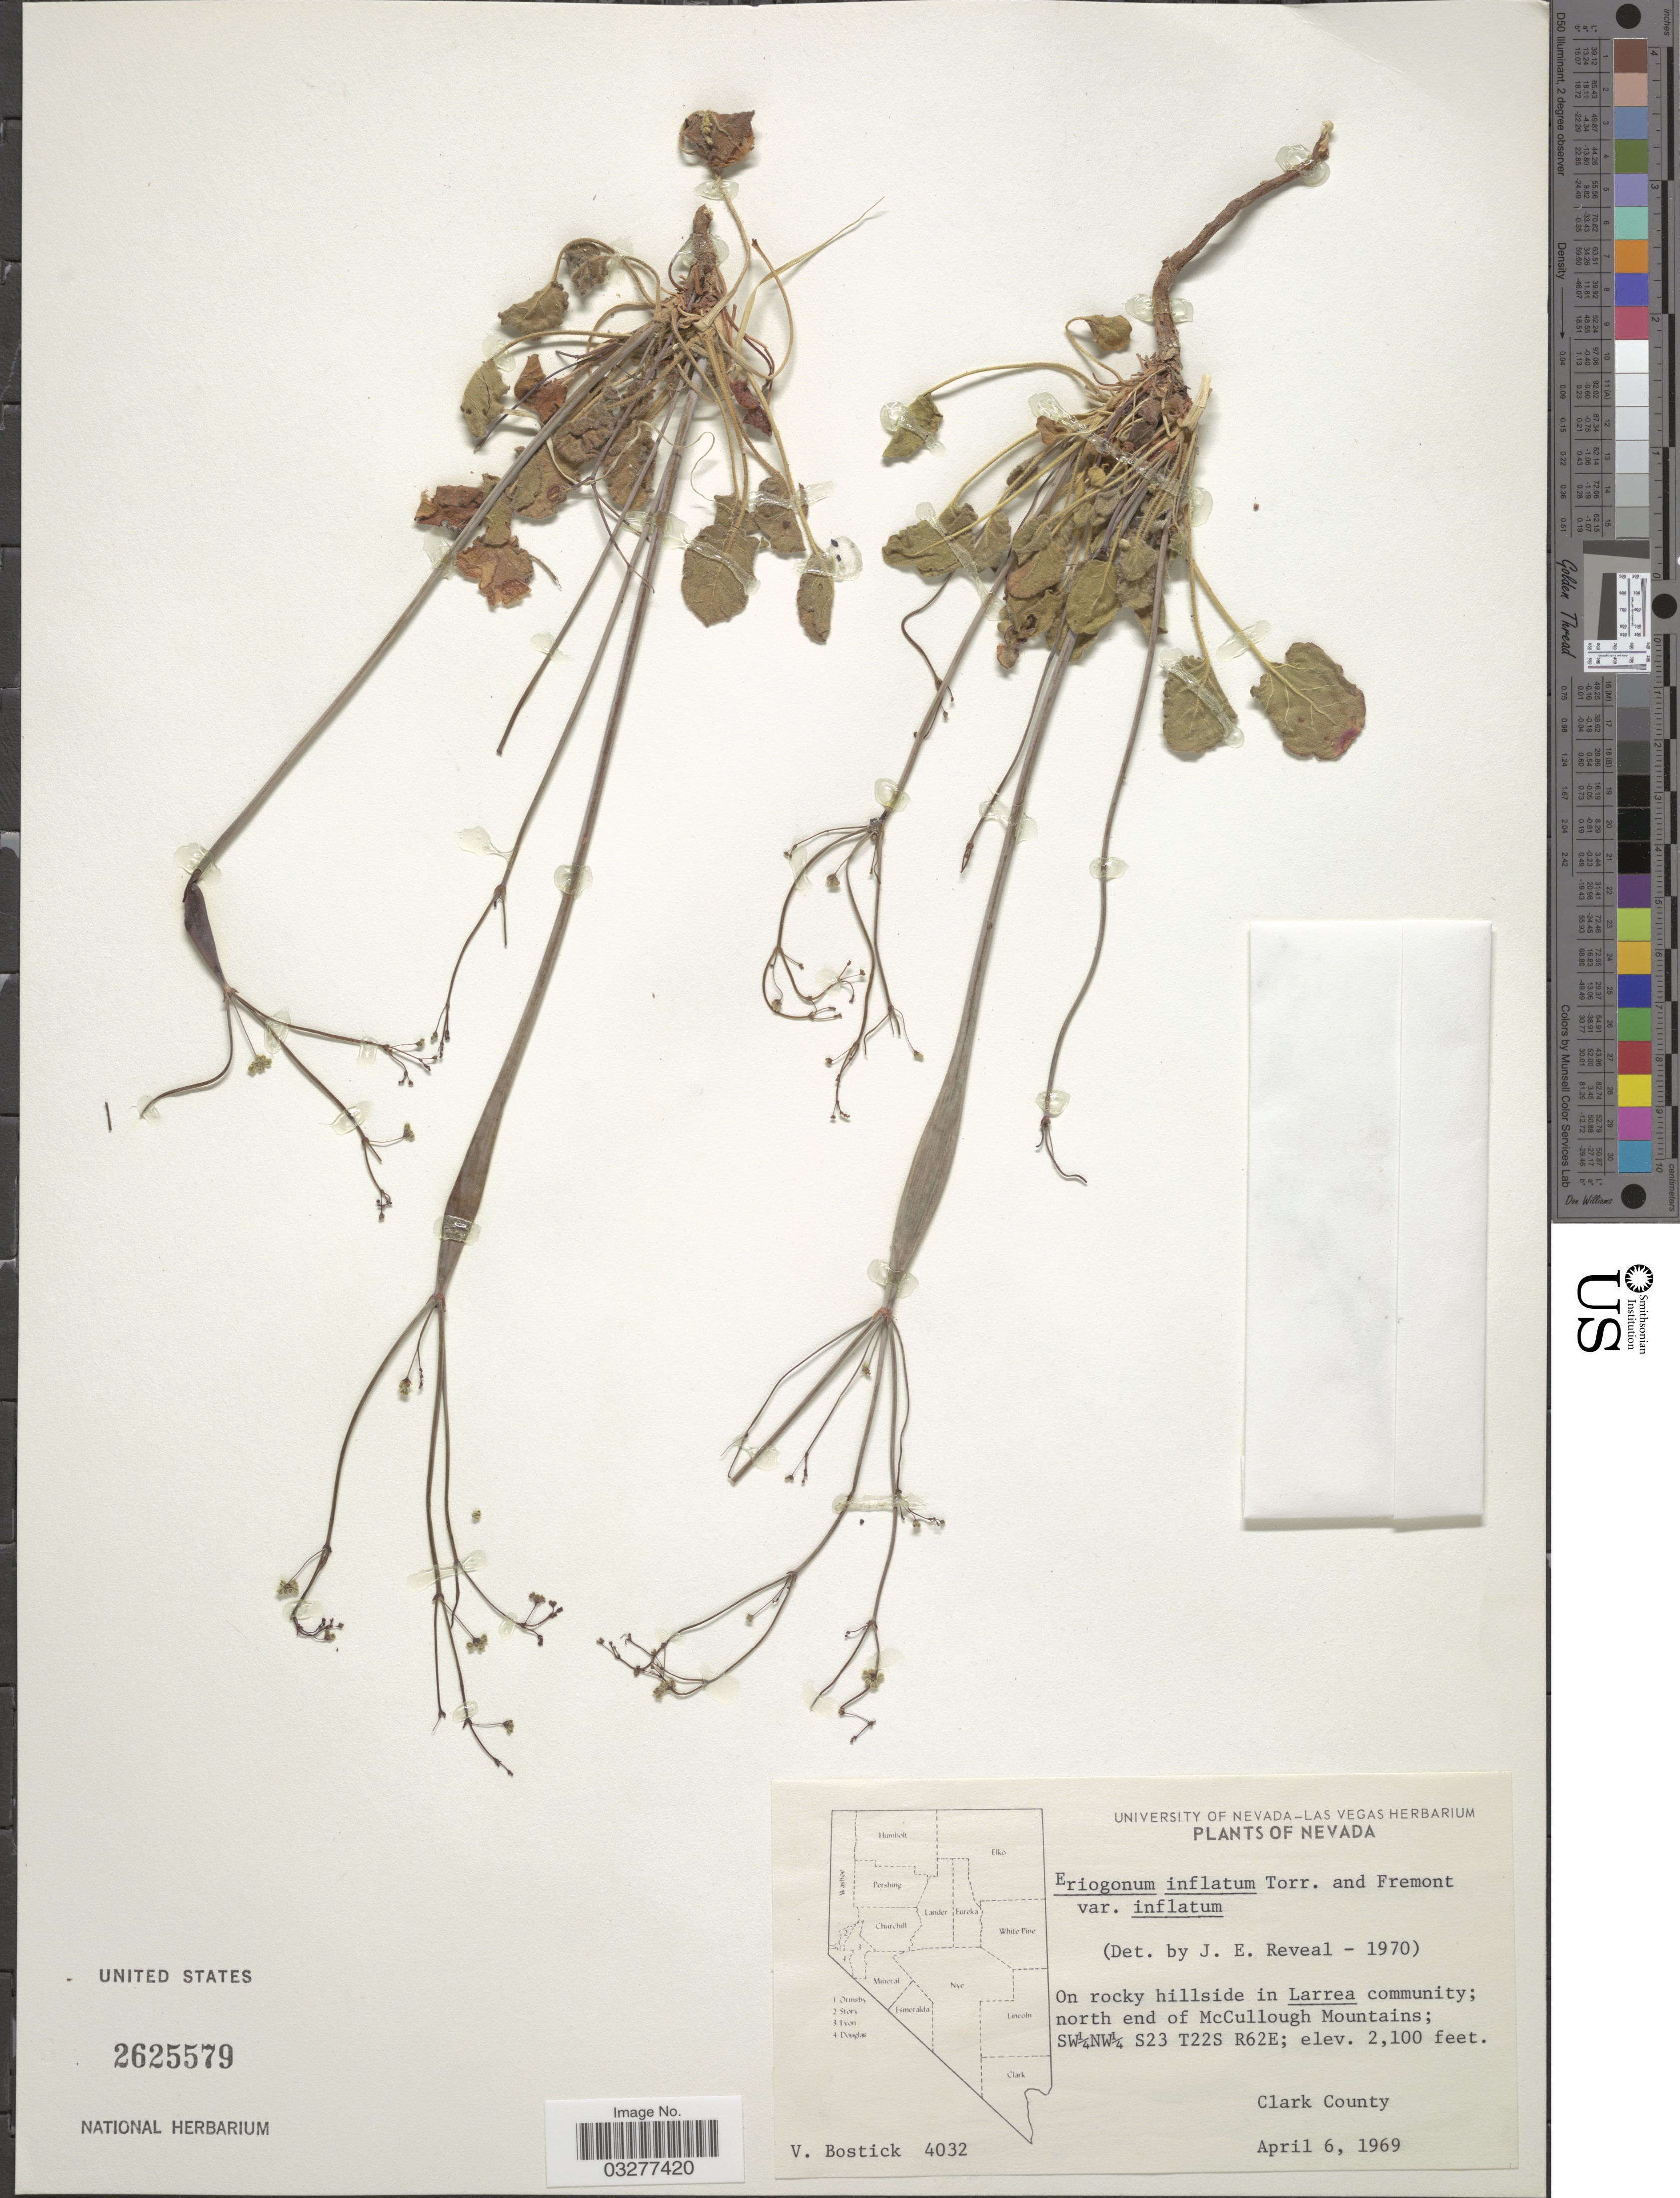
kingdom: Plantae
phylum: Tracheophyta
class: Magnoliopsida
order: Caryophyllales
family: Polygonaceae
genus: Eriogonum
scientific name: Eriogonum inflatum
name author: Torr. & Frém.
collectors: V. Bostick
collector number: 4032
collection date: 1969-04-06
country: United States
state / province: Nevada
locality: North end of McCullough Mountains; SW¼NW¼ S23 T22S R62E. Clark County.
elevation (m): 640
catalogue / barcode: US 2625579